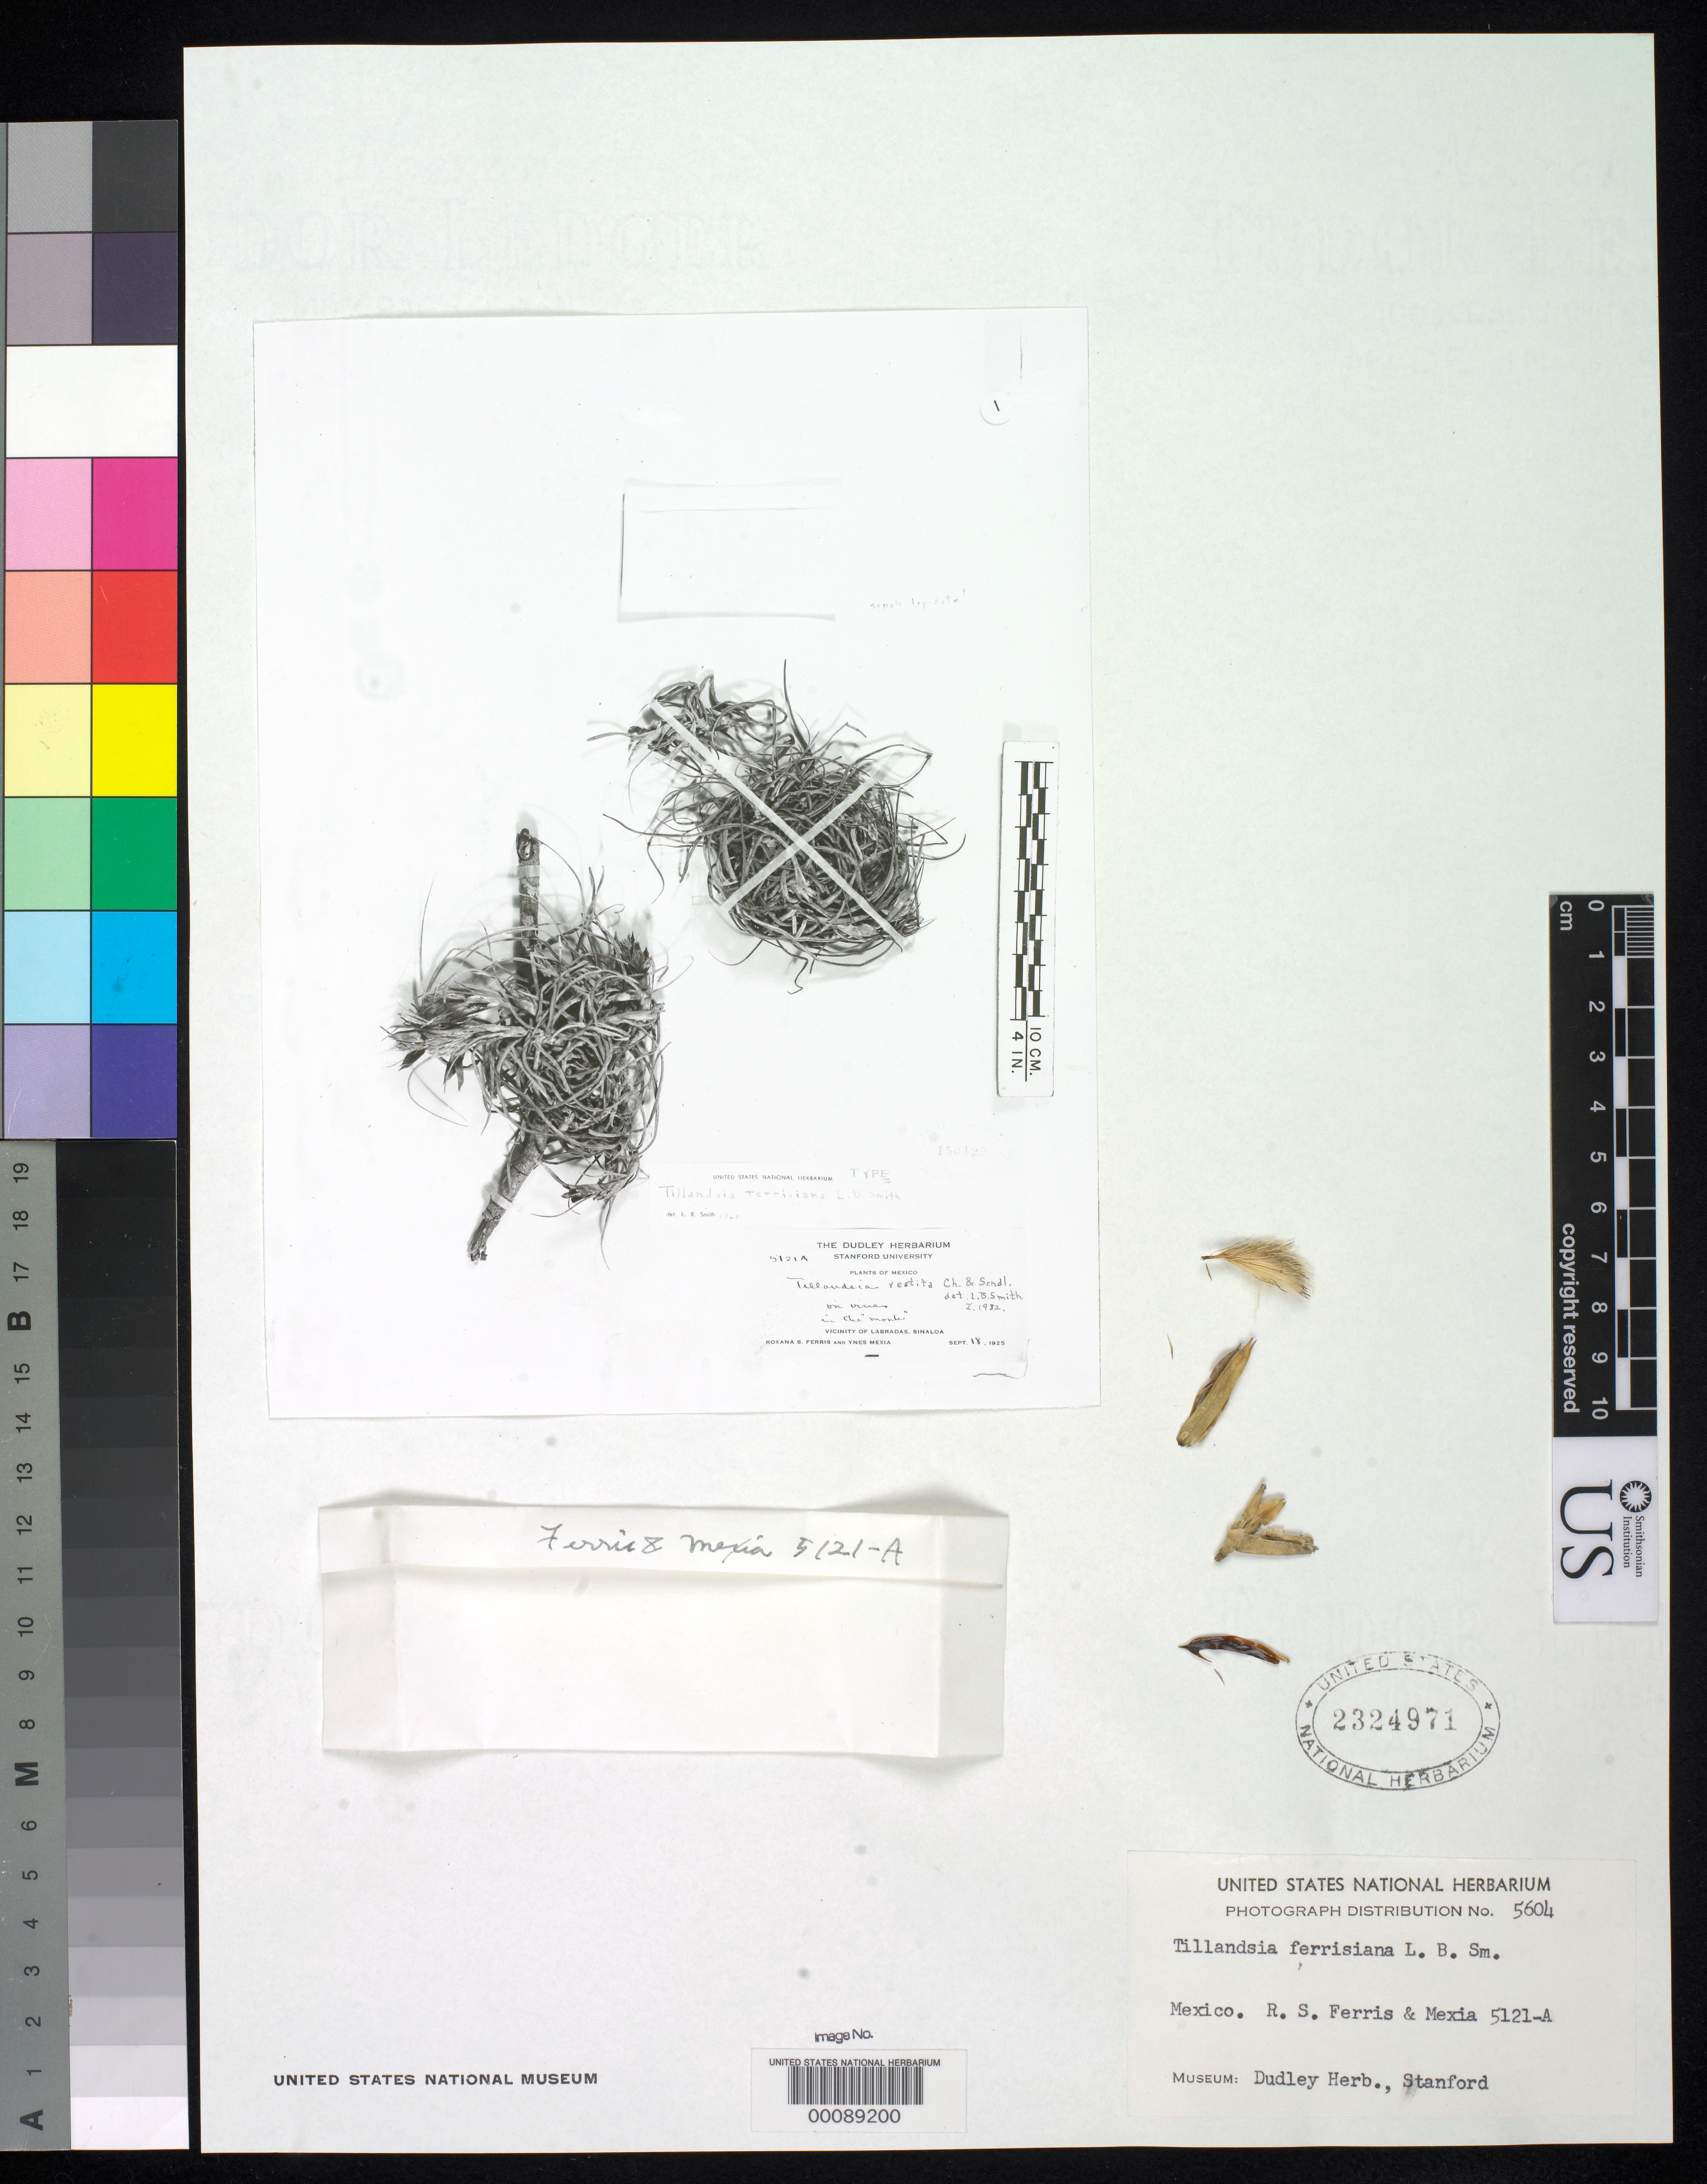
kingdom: Plantae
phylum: Tracheophyta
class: Liliopsida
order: Poales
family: Bromeliaceae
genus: Tillandsia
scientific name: Tillandsia ferrisiana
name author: L.B. Sm.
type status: Type Fragment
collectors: R. S. Ferris & Y. Mexia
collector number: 5121-a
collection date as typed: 18 Sep 1925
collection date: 1925-09-18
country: Mexico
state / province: Sinaloa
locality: "Vicinity of Labradas".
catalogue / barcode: US 2324971